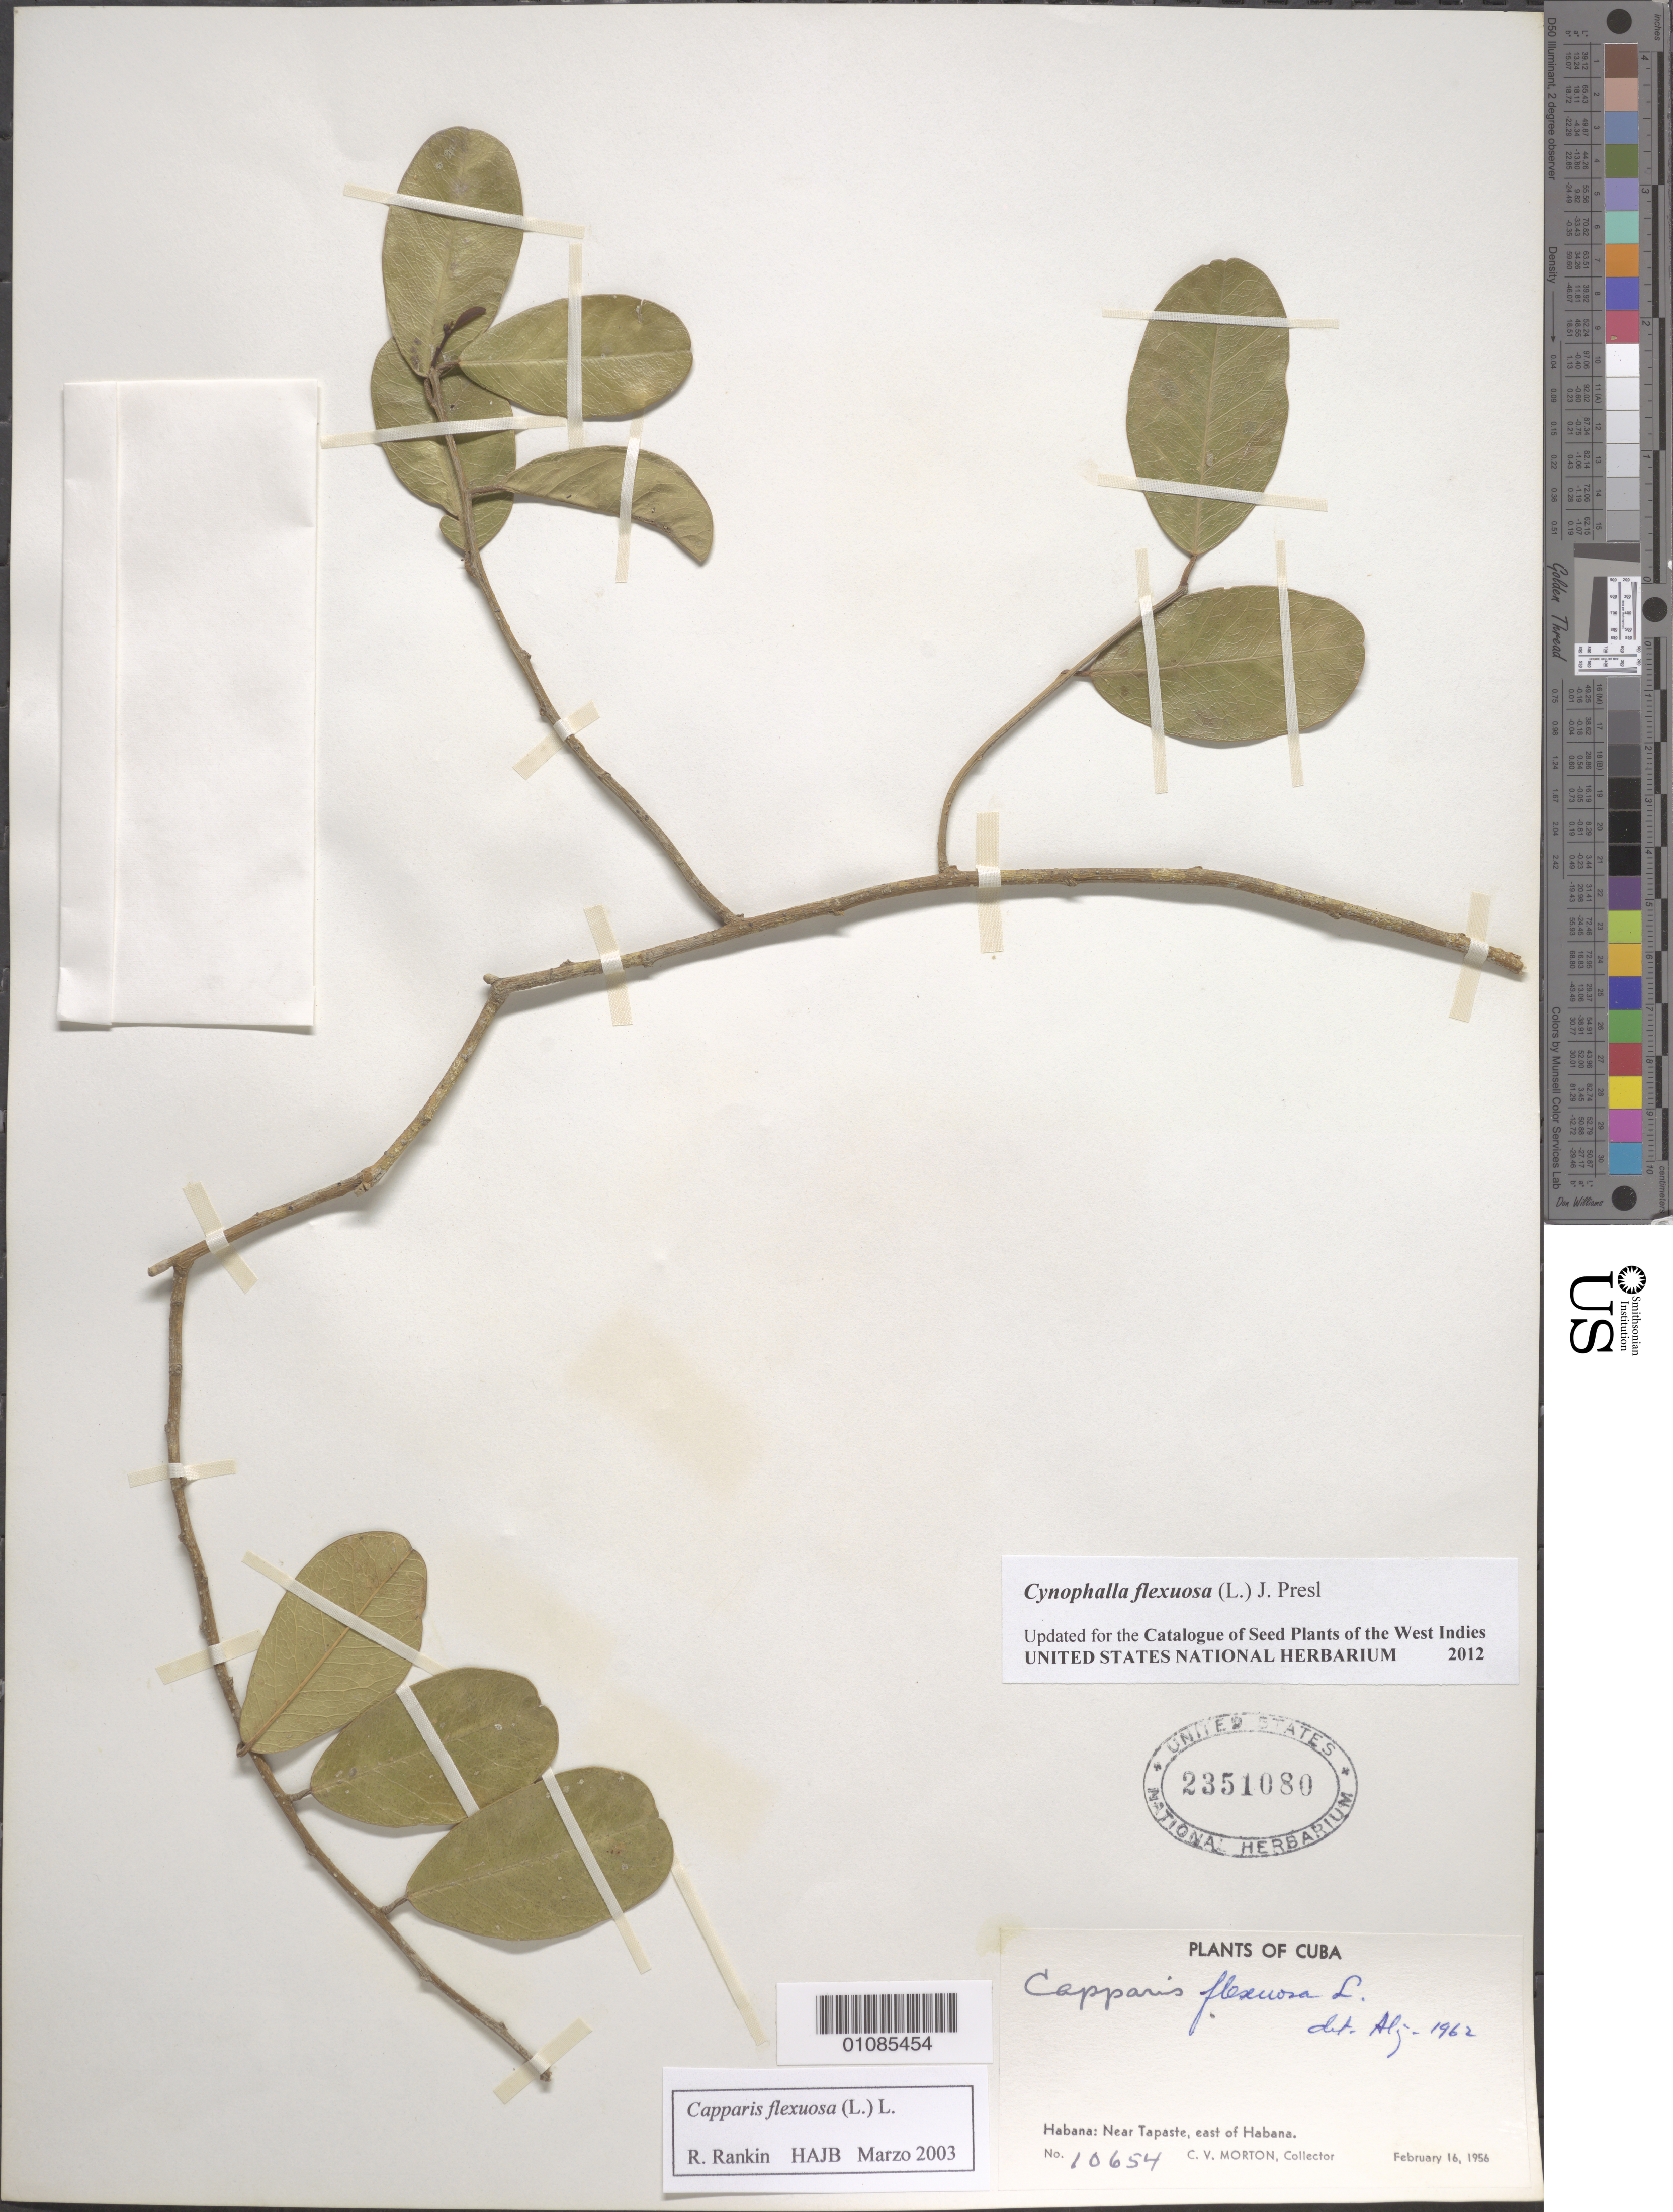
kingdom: Plantae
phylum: Tracheophyta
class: Magnoliopsida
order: Brassicales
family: Capparaceae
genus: Cynophalla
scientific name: Cynophalla flexuosa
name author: (L.) J. Presl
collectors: C. V. Morton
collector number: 10654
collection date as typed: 16 Feb 1956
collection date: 1956-02-16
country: Cuba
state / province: La Habana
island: Cuba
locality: Hbana: near Tapaste, E of Habana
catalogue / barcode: US 2351080